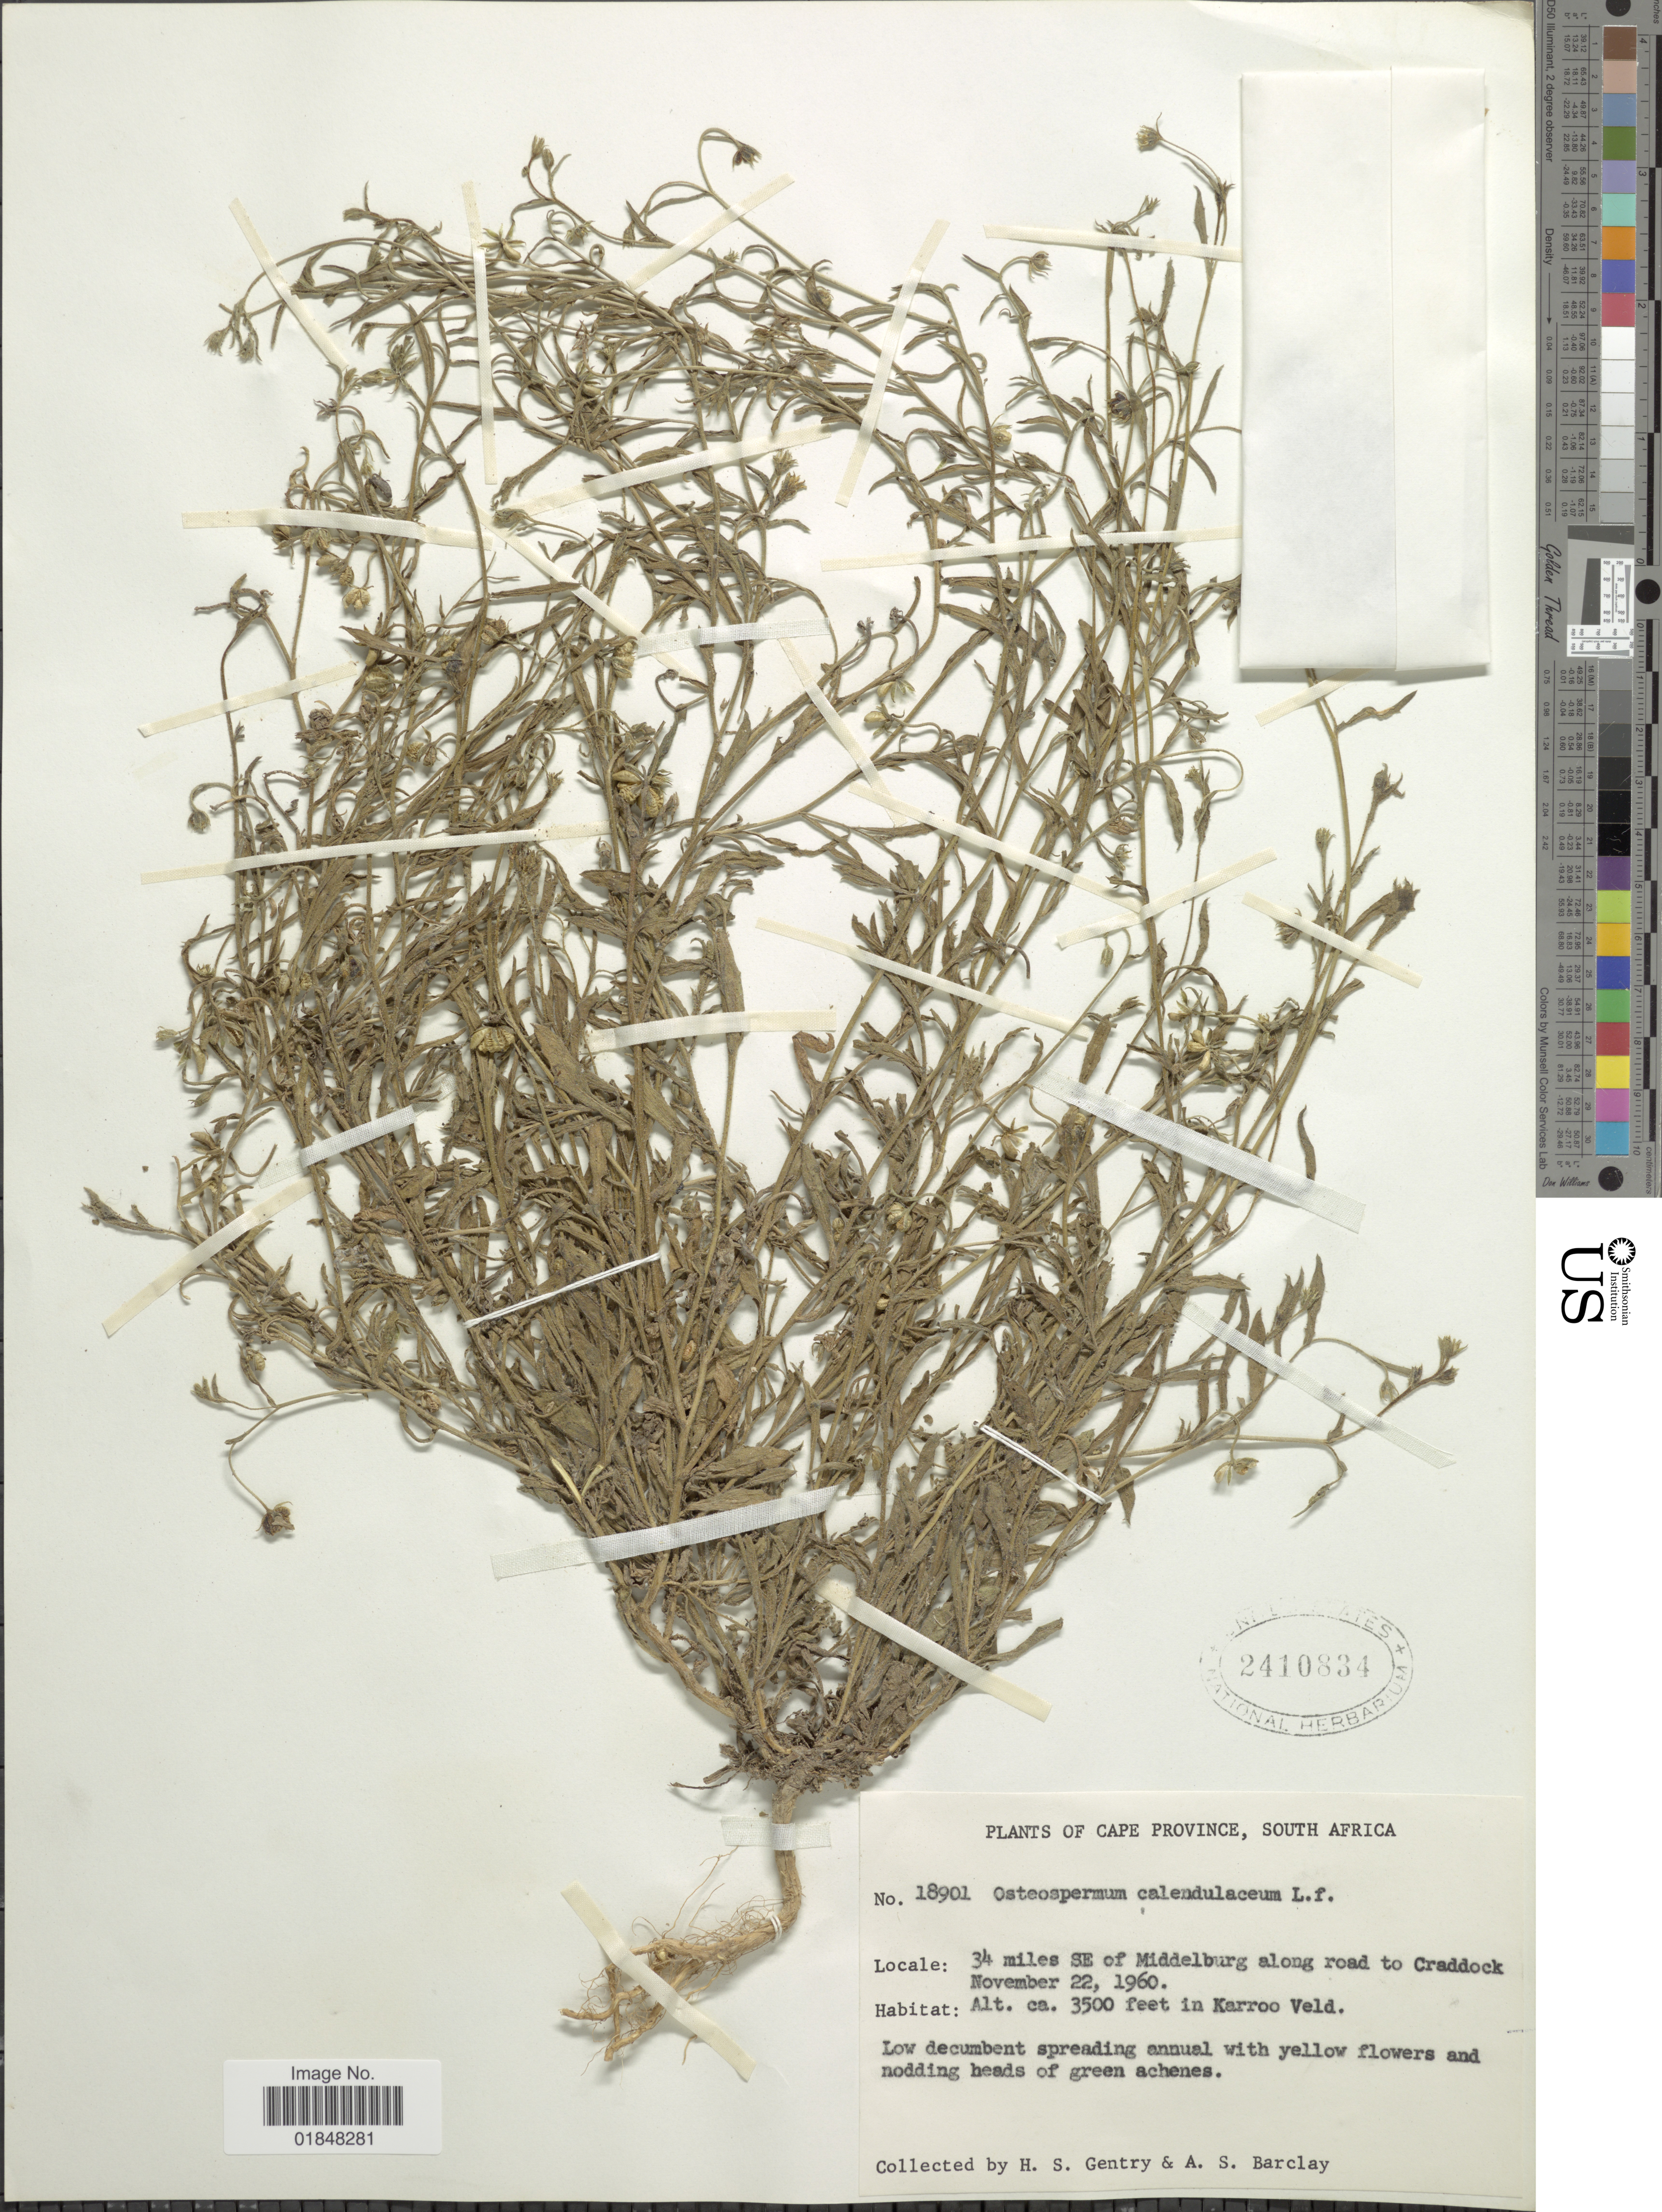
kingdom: Plantae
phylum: Tracheophyta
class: Magnoliopsida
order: Asterales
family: Asteraceae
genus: Osteospermum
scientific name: Osteospermum calendulaceum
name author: L. f.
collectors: H. S. Gentry & A. S. Barclay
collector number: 18901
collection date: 1960-11-22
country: South Africa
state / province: Eastern Cape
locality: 34 miles SE of Middelburg along road to Craddock, in Karroo Veld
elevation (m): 1067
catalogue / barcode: US 2410834